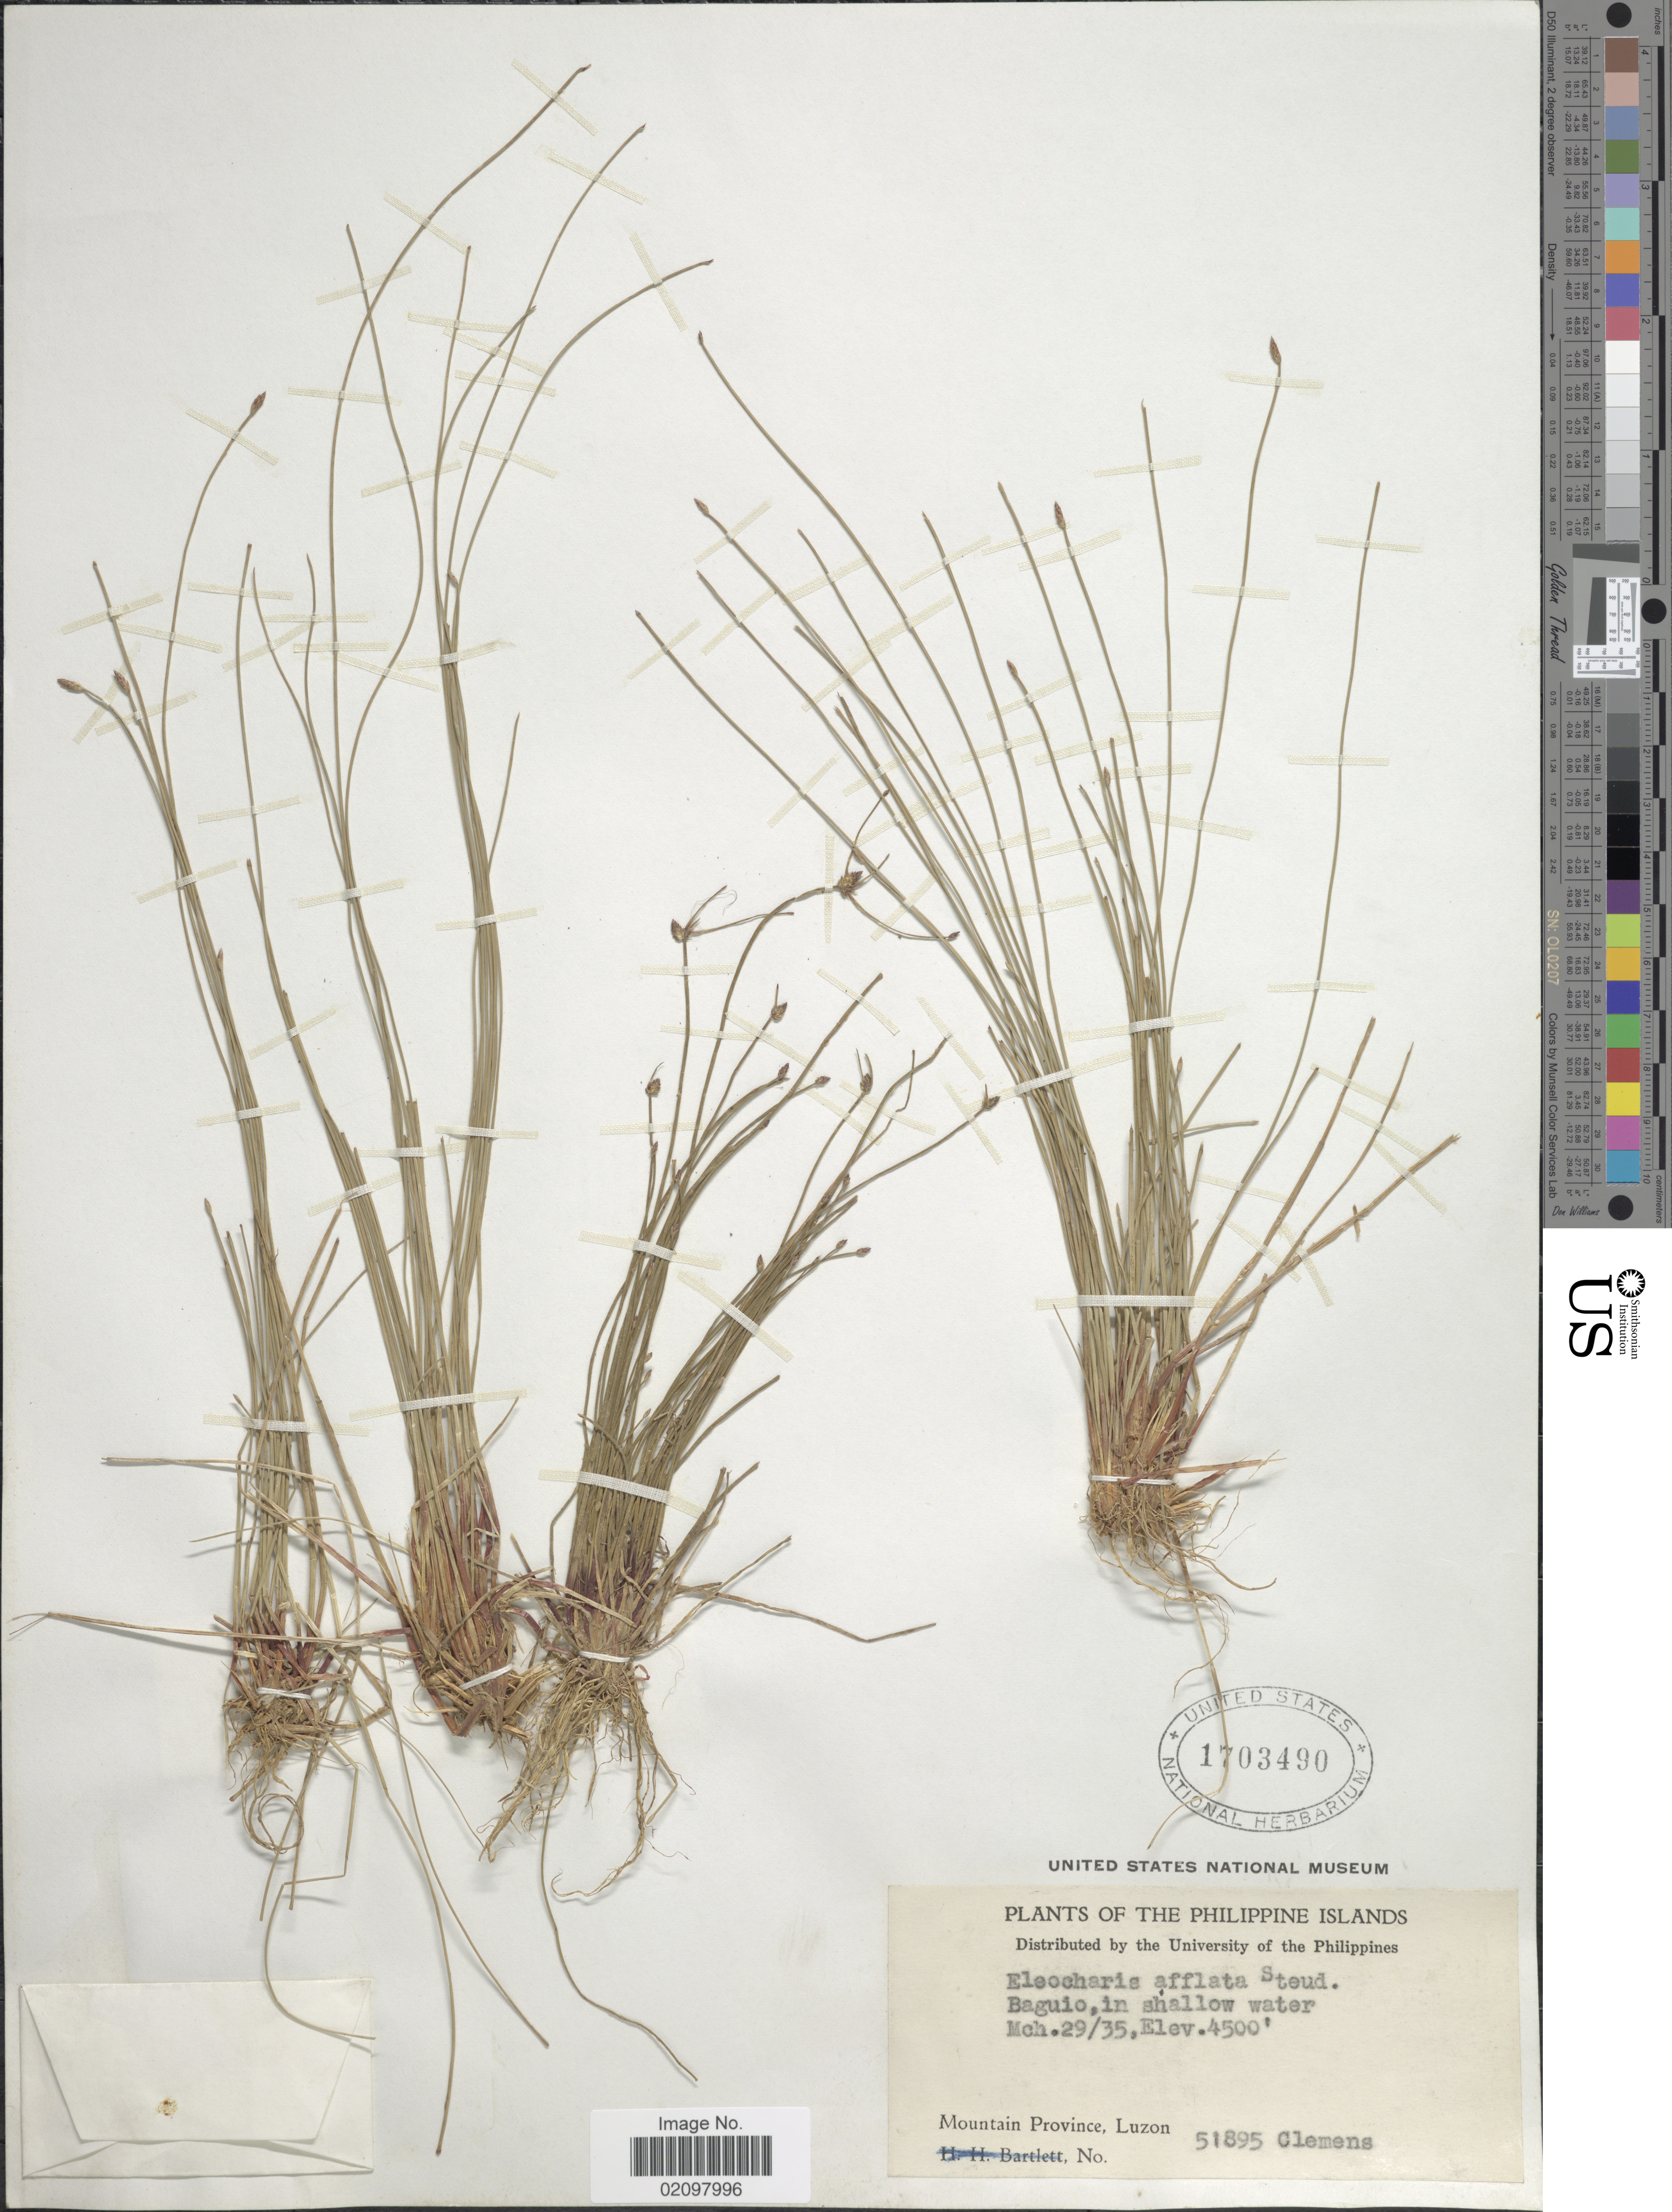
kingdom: Plantae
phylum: Tracheophyta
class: Liliopsida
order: Poales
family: Cyperaceae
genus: Eleocharis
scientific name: Eleocharis congesta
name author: D. Don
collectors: -. Clemens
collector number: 51895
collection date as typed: Transcribed d/m/y: 29/3/35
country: Philippines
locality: The Philippine Islands, Baguio, in shallow waterm Mountain Province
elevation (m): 1372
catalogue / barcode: US 1703490